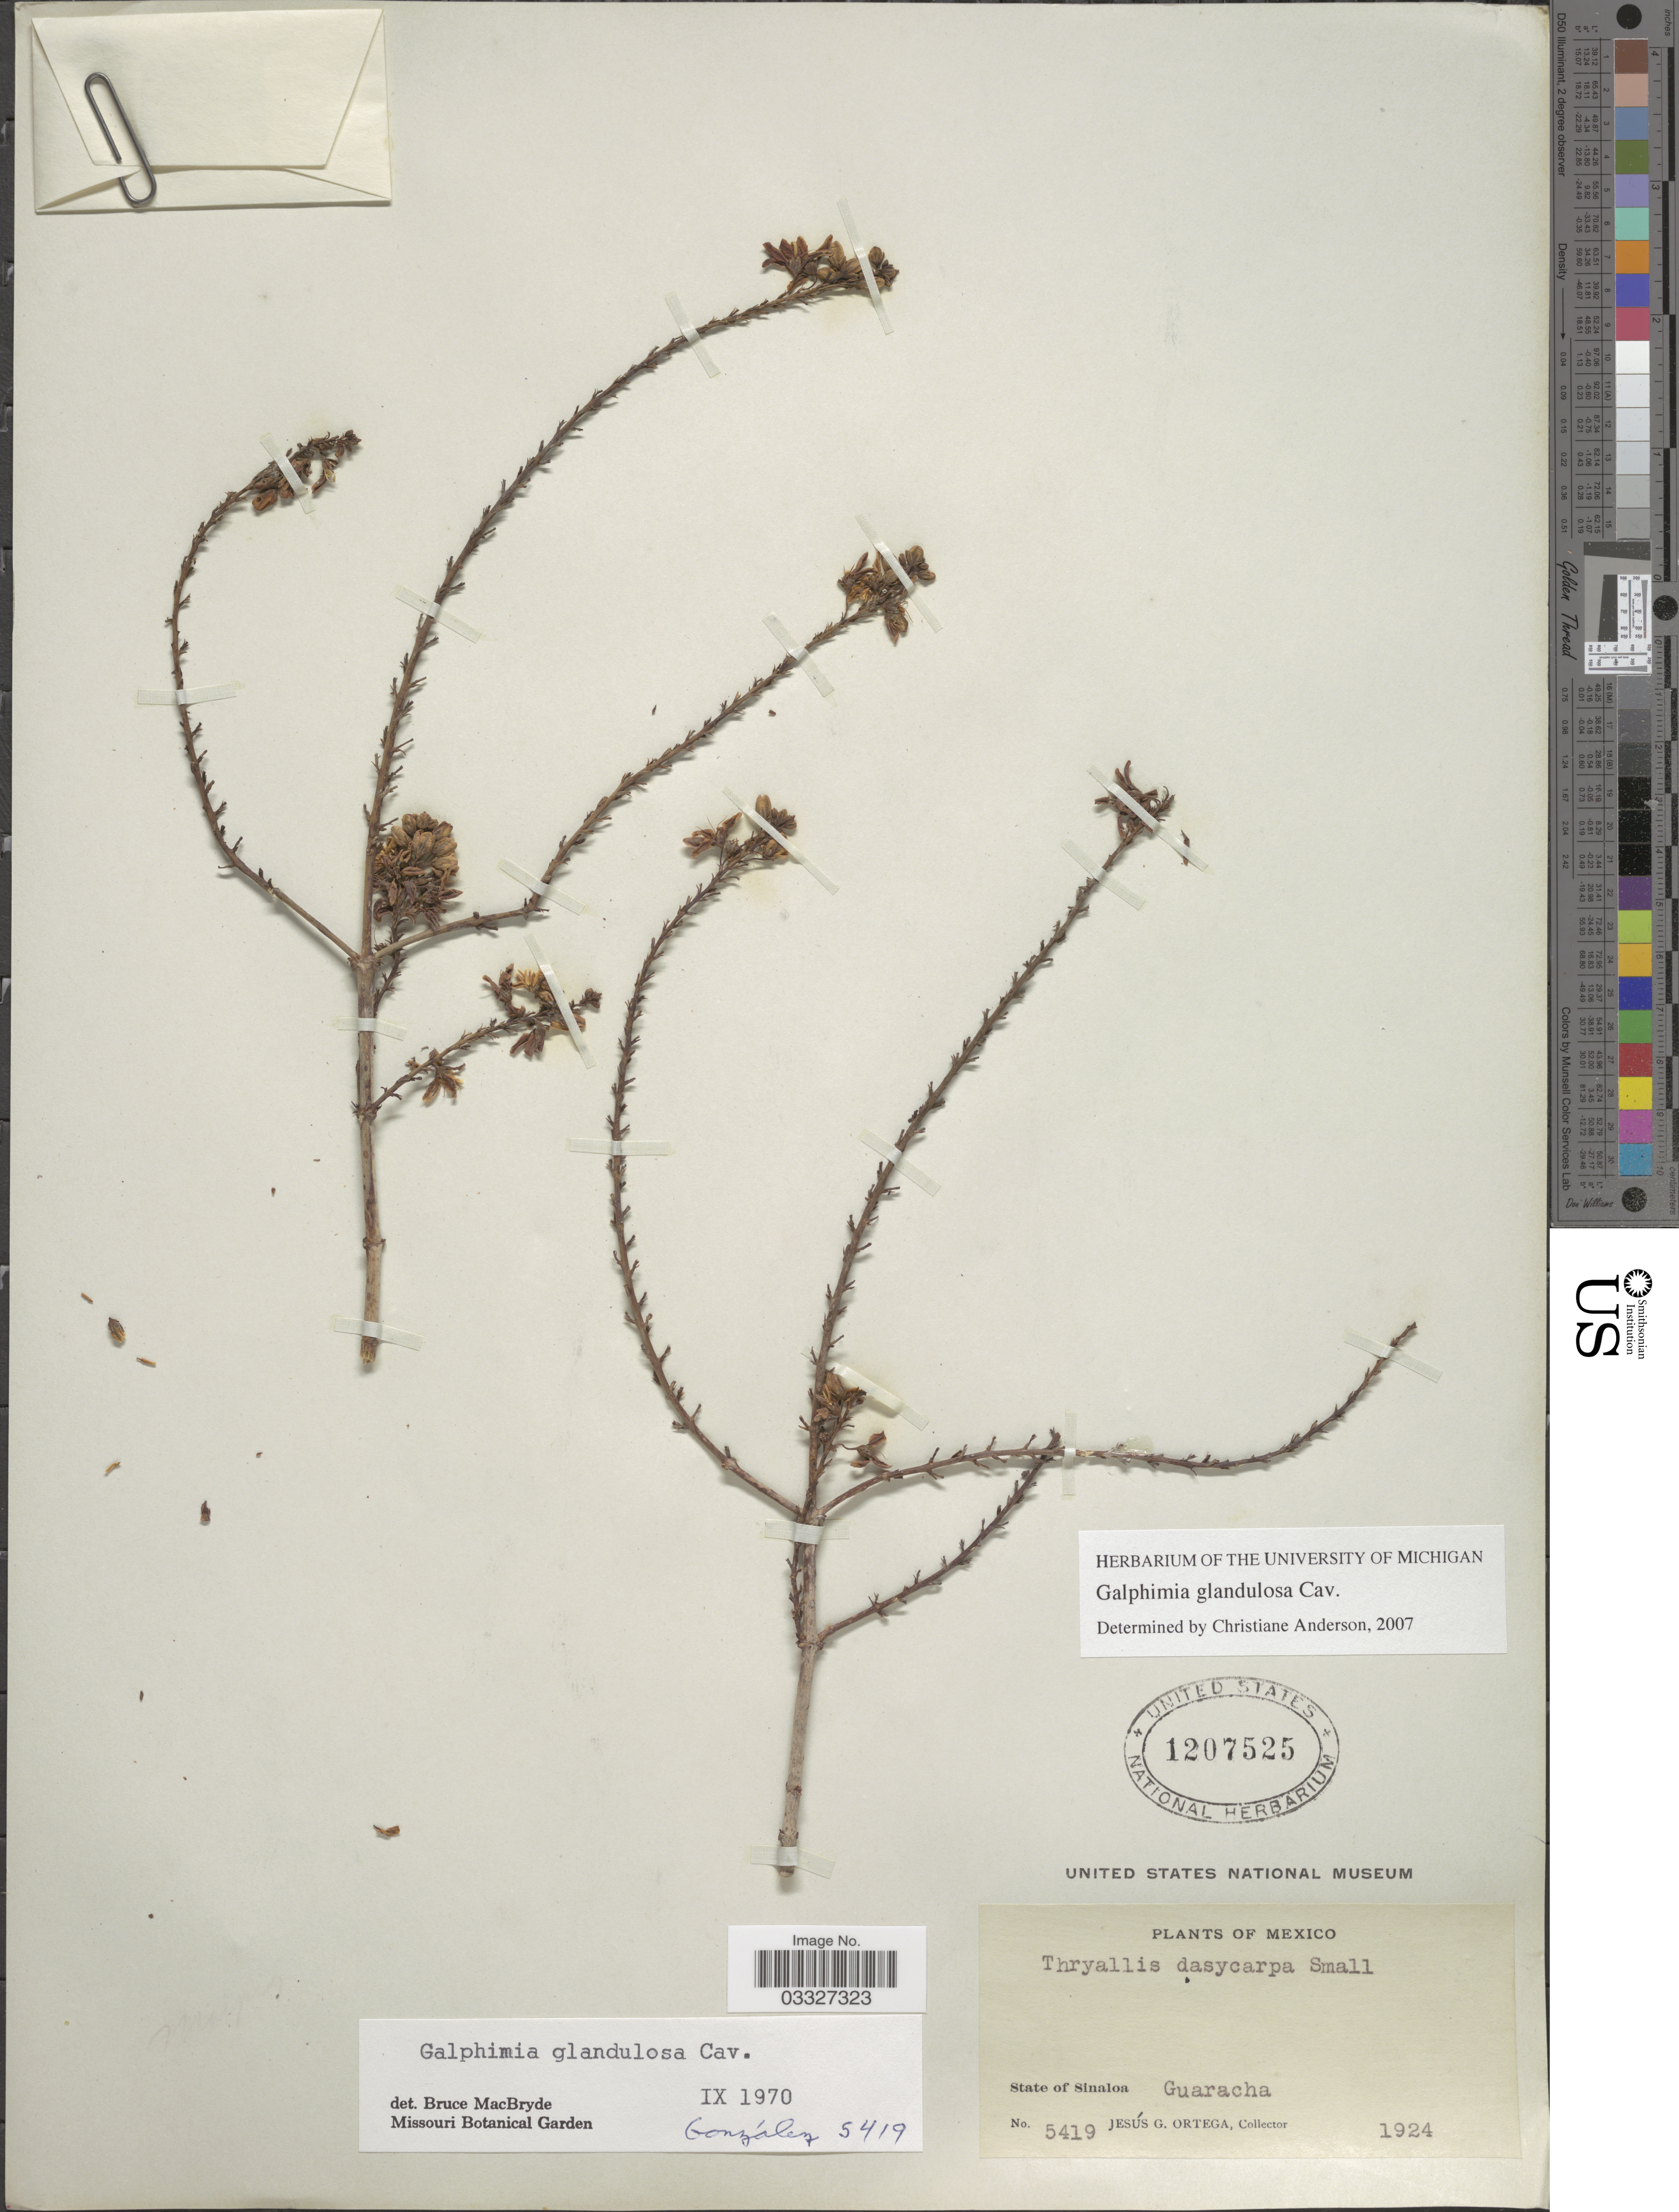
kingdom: Plantae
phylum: Tracheophyta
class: Magnoliopsida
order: Malpighiales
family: Malpighiaceae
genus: Galphimia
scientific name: Galphimia glandulosa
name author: Cav.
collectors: J. Ortega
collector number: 5419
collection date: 1924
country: Mexico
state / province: Sinaloa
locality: Guaracha.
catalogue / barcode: US 1207525